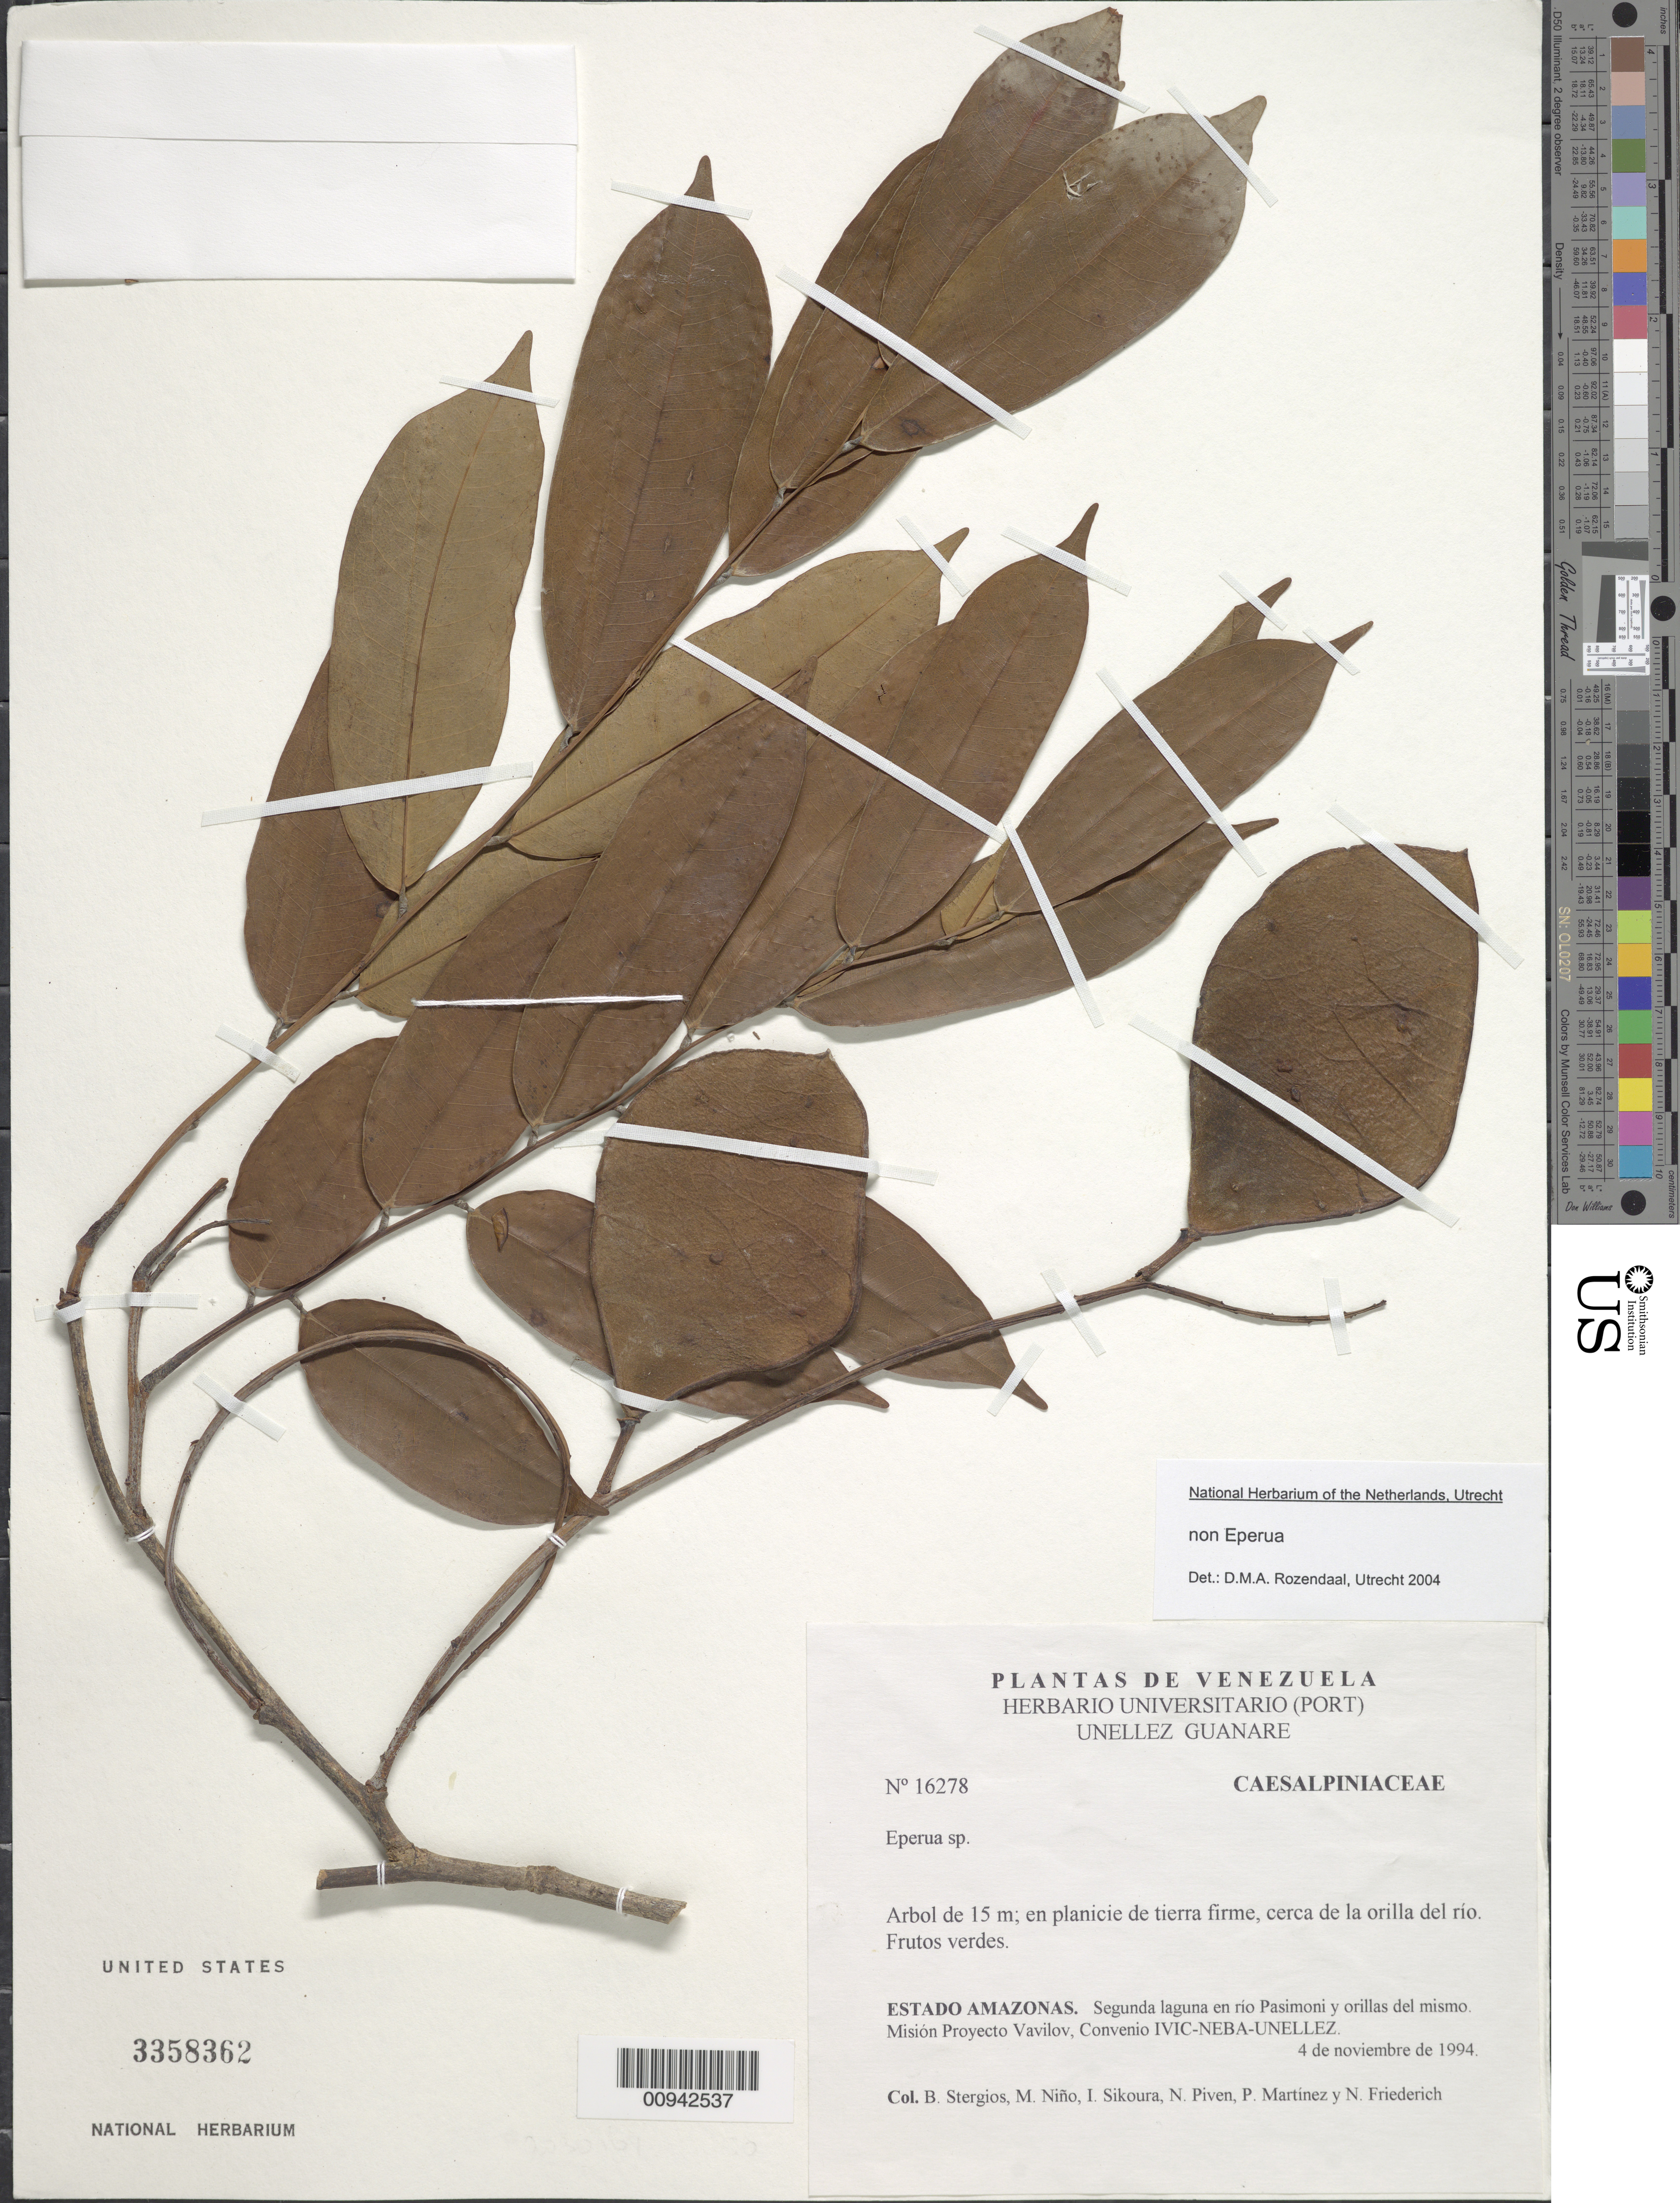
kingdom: Plantae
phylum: Tracheophyta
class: Magnoliopsida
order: Fabales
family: Fabaceae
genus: Crudia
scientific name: Crudia aequalis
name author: Ducke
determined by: Mansano, V. F.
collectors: B. G. Stergios, S. M. Niño, I. Sikoura, N. Piven, P. Martinez & N. Friederich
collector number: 16278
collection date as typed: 4-Nov-94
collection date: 1994-11-04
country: Venezuela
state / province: Amazonas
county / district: Río Negro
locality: Río Pasimoni, Misión Proyecto Vavilov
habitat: Planicie de tierra firme, cerca de la orilla del rio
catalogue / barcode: US 3358362